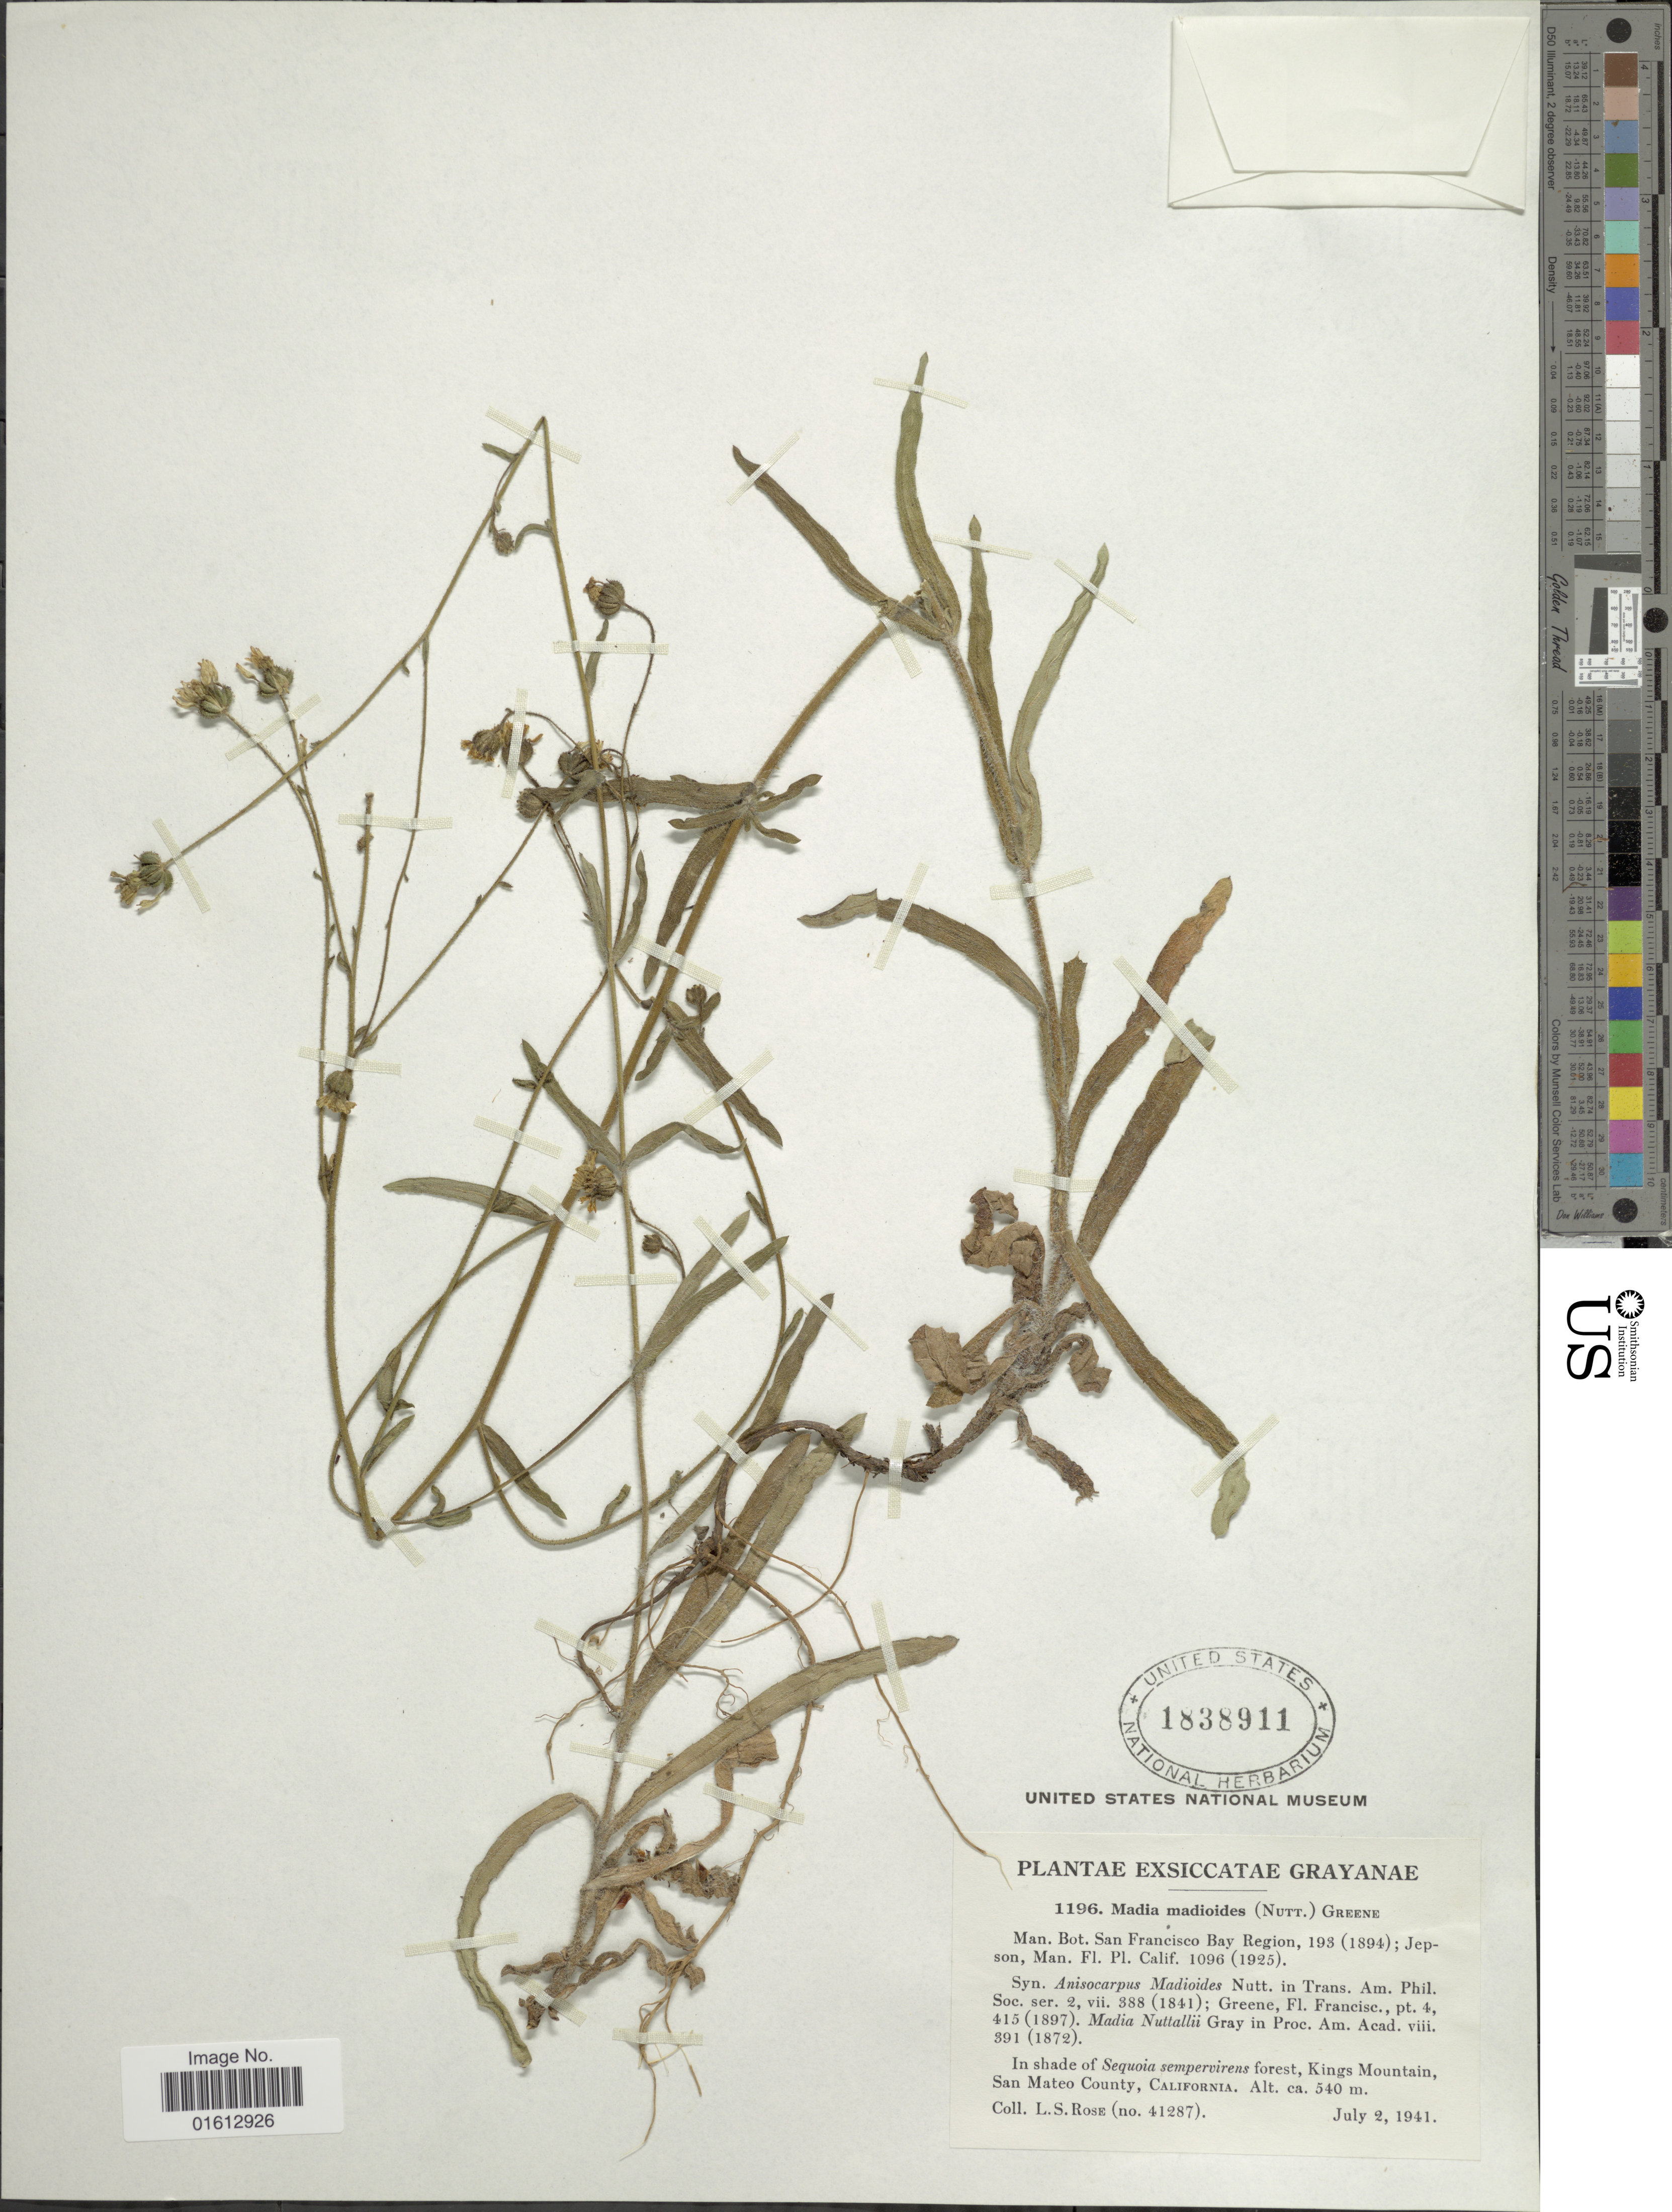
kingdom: Plantae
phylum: Tracheophyta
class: Magnoliopsida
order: Asterales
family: Asteraceae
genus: Madia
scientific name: Madia madioides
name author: (Nutt.) Greene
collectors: L. S. Rose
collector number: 41287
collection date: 1941-07-02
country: United States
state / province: California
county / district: San Mateo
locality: Grayanae, in shade of Sequoia sempervirens forest, Kings Mountain, San Mateo County, California.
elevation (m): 540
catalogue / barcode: US 1838911